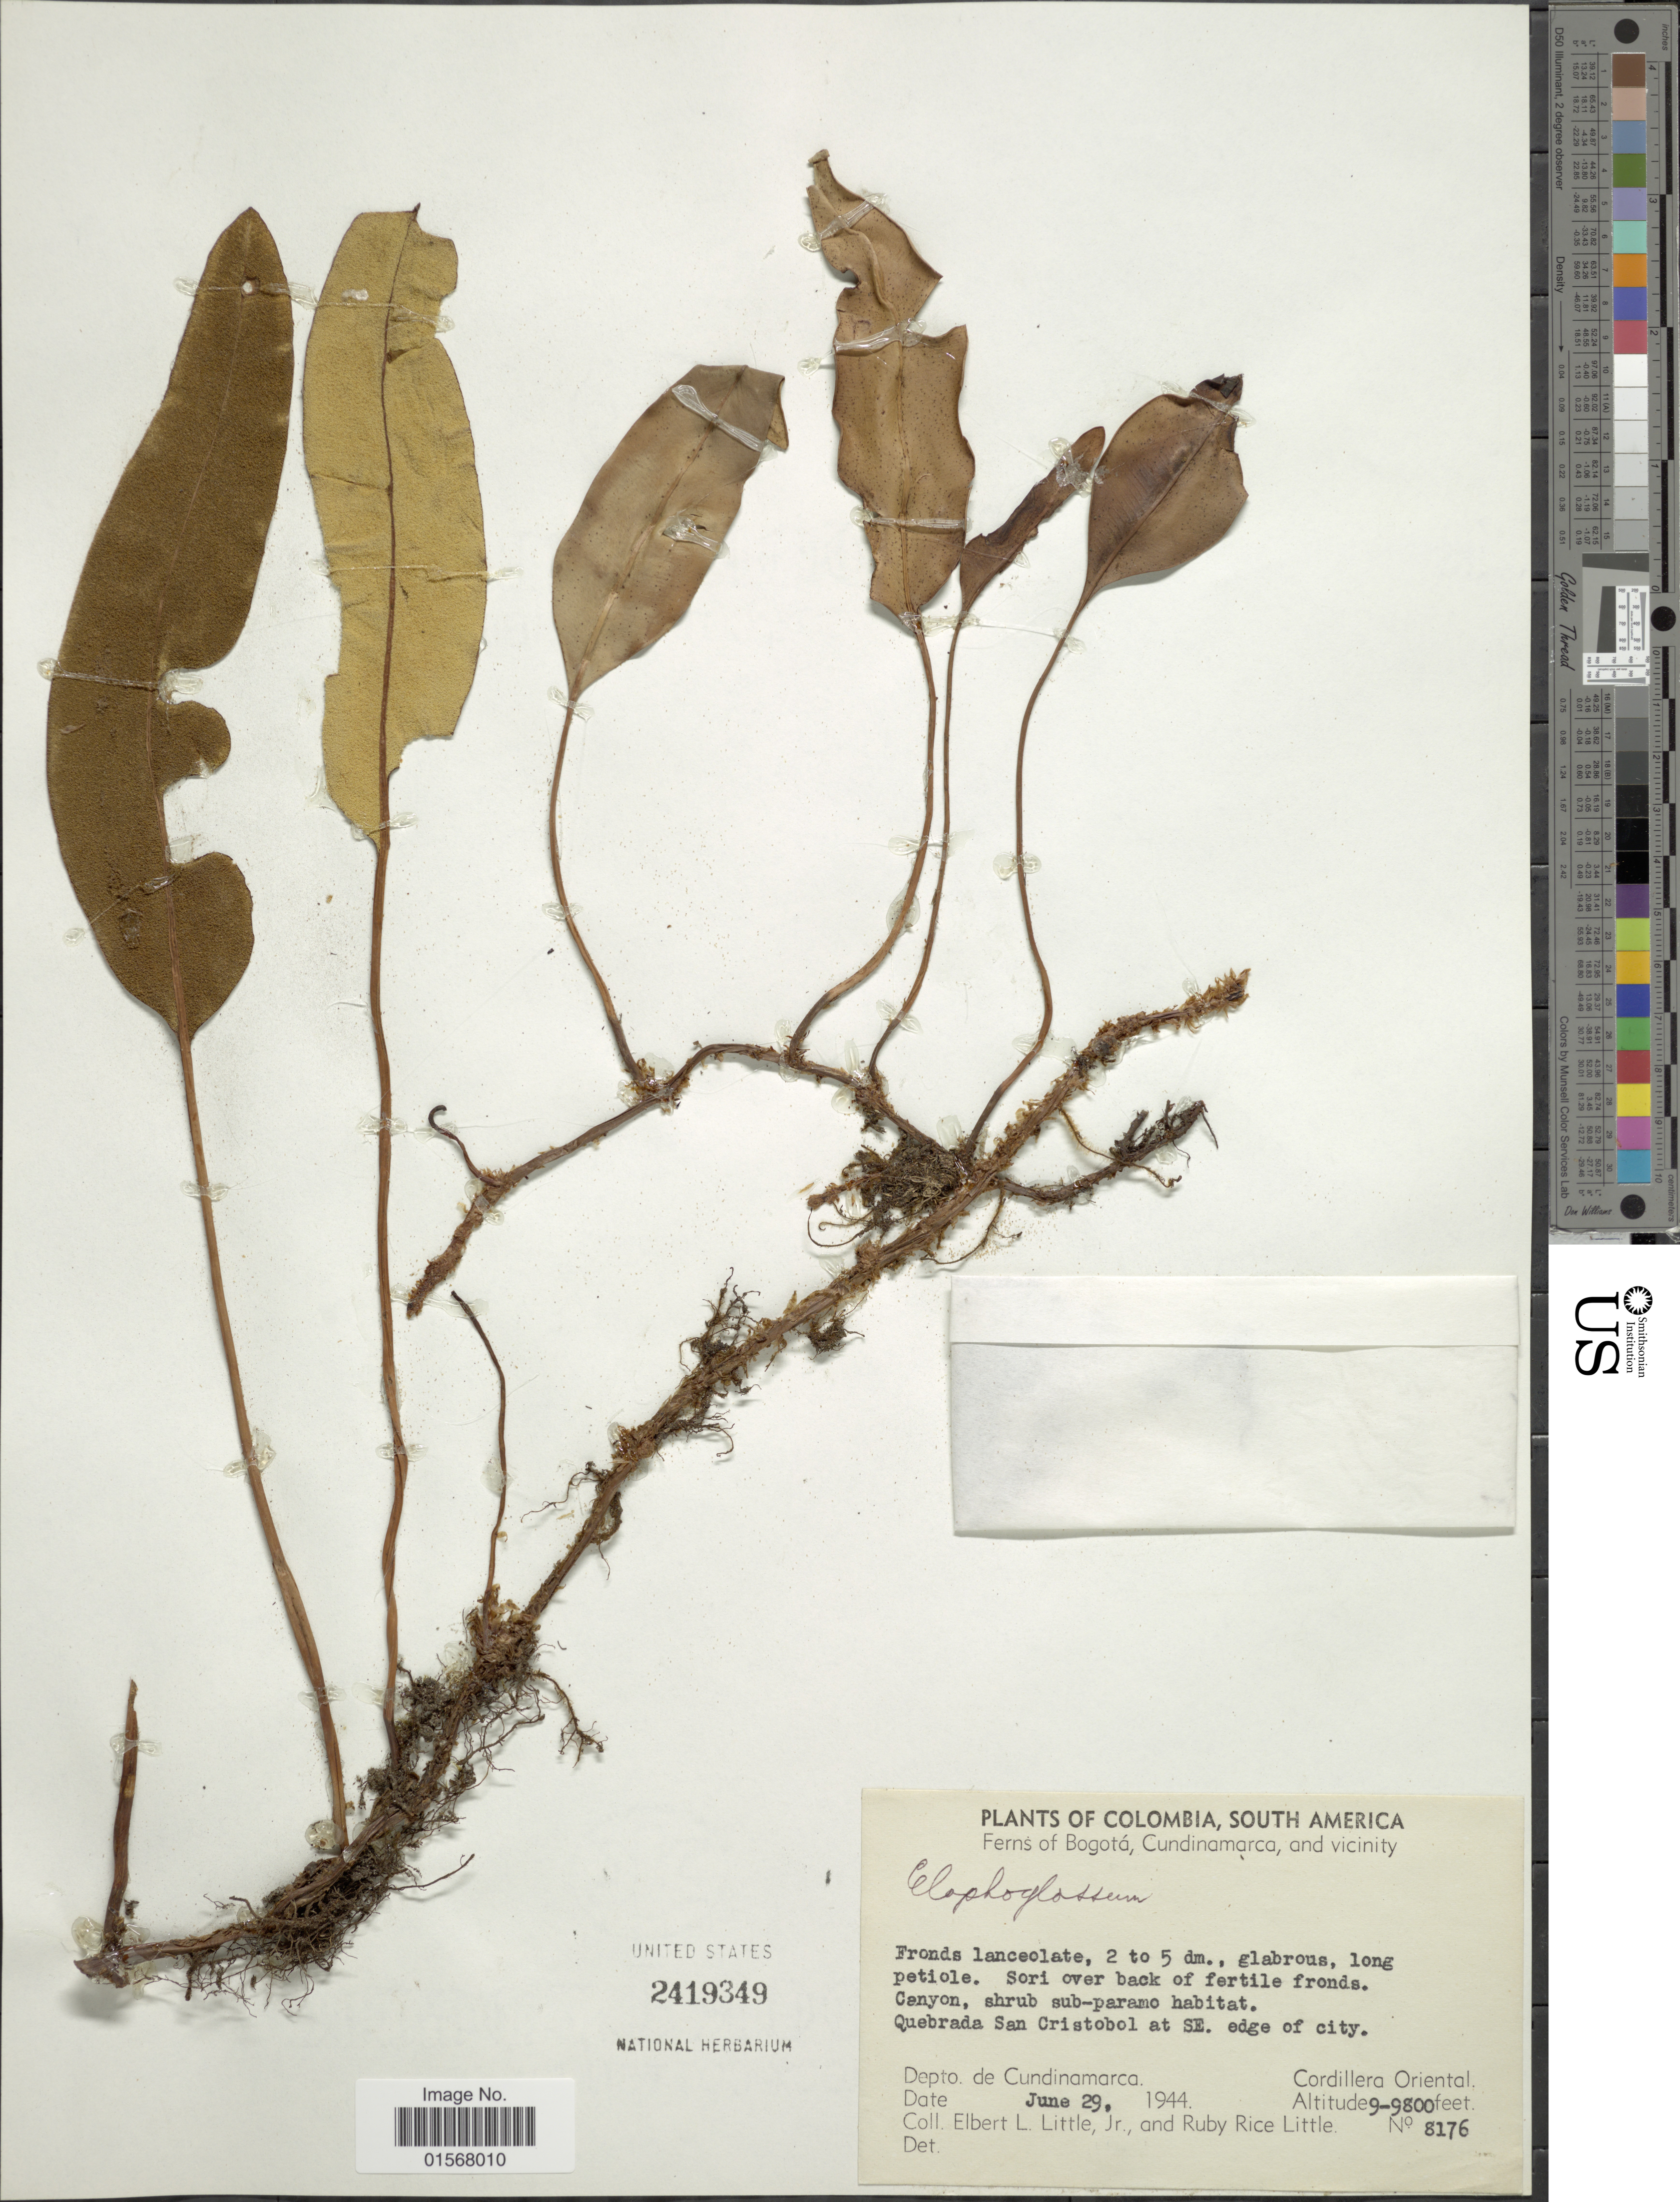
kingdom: Plantae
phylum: Tracheophyta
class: Polypodiopsida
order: Polypodiales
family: Dryopteridaceae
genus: Elaphoglossum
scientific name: Elaphoglossum sp.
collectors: E. L. Little & R. R. Little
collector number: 8176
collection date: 1944-06-29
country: Colombia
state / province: Cundinamarca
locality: Cundinamarca and vicinity, Que brada San Cristobol at SE. edge of city, Cordillera Oriental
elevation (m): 2743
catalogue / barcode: US 2419349